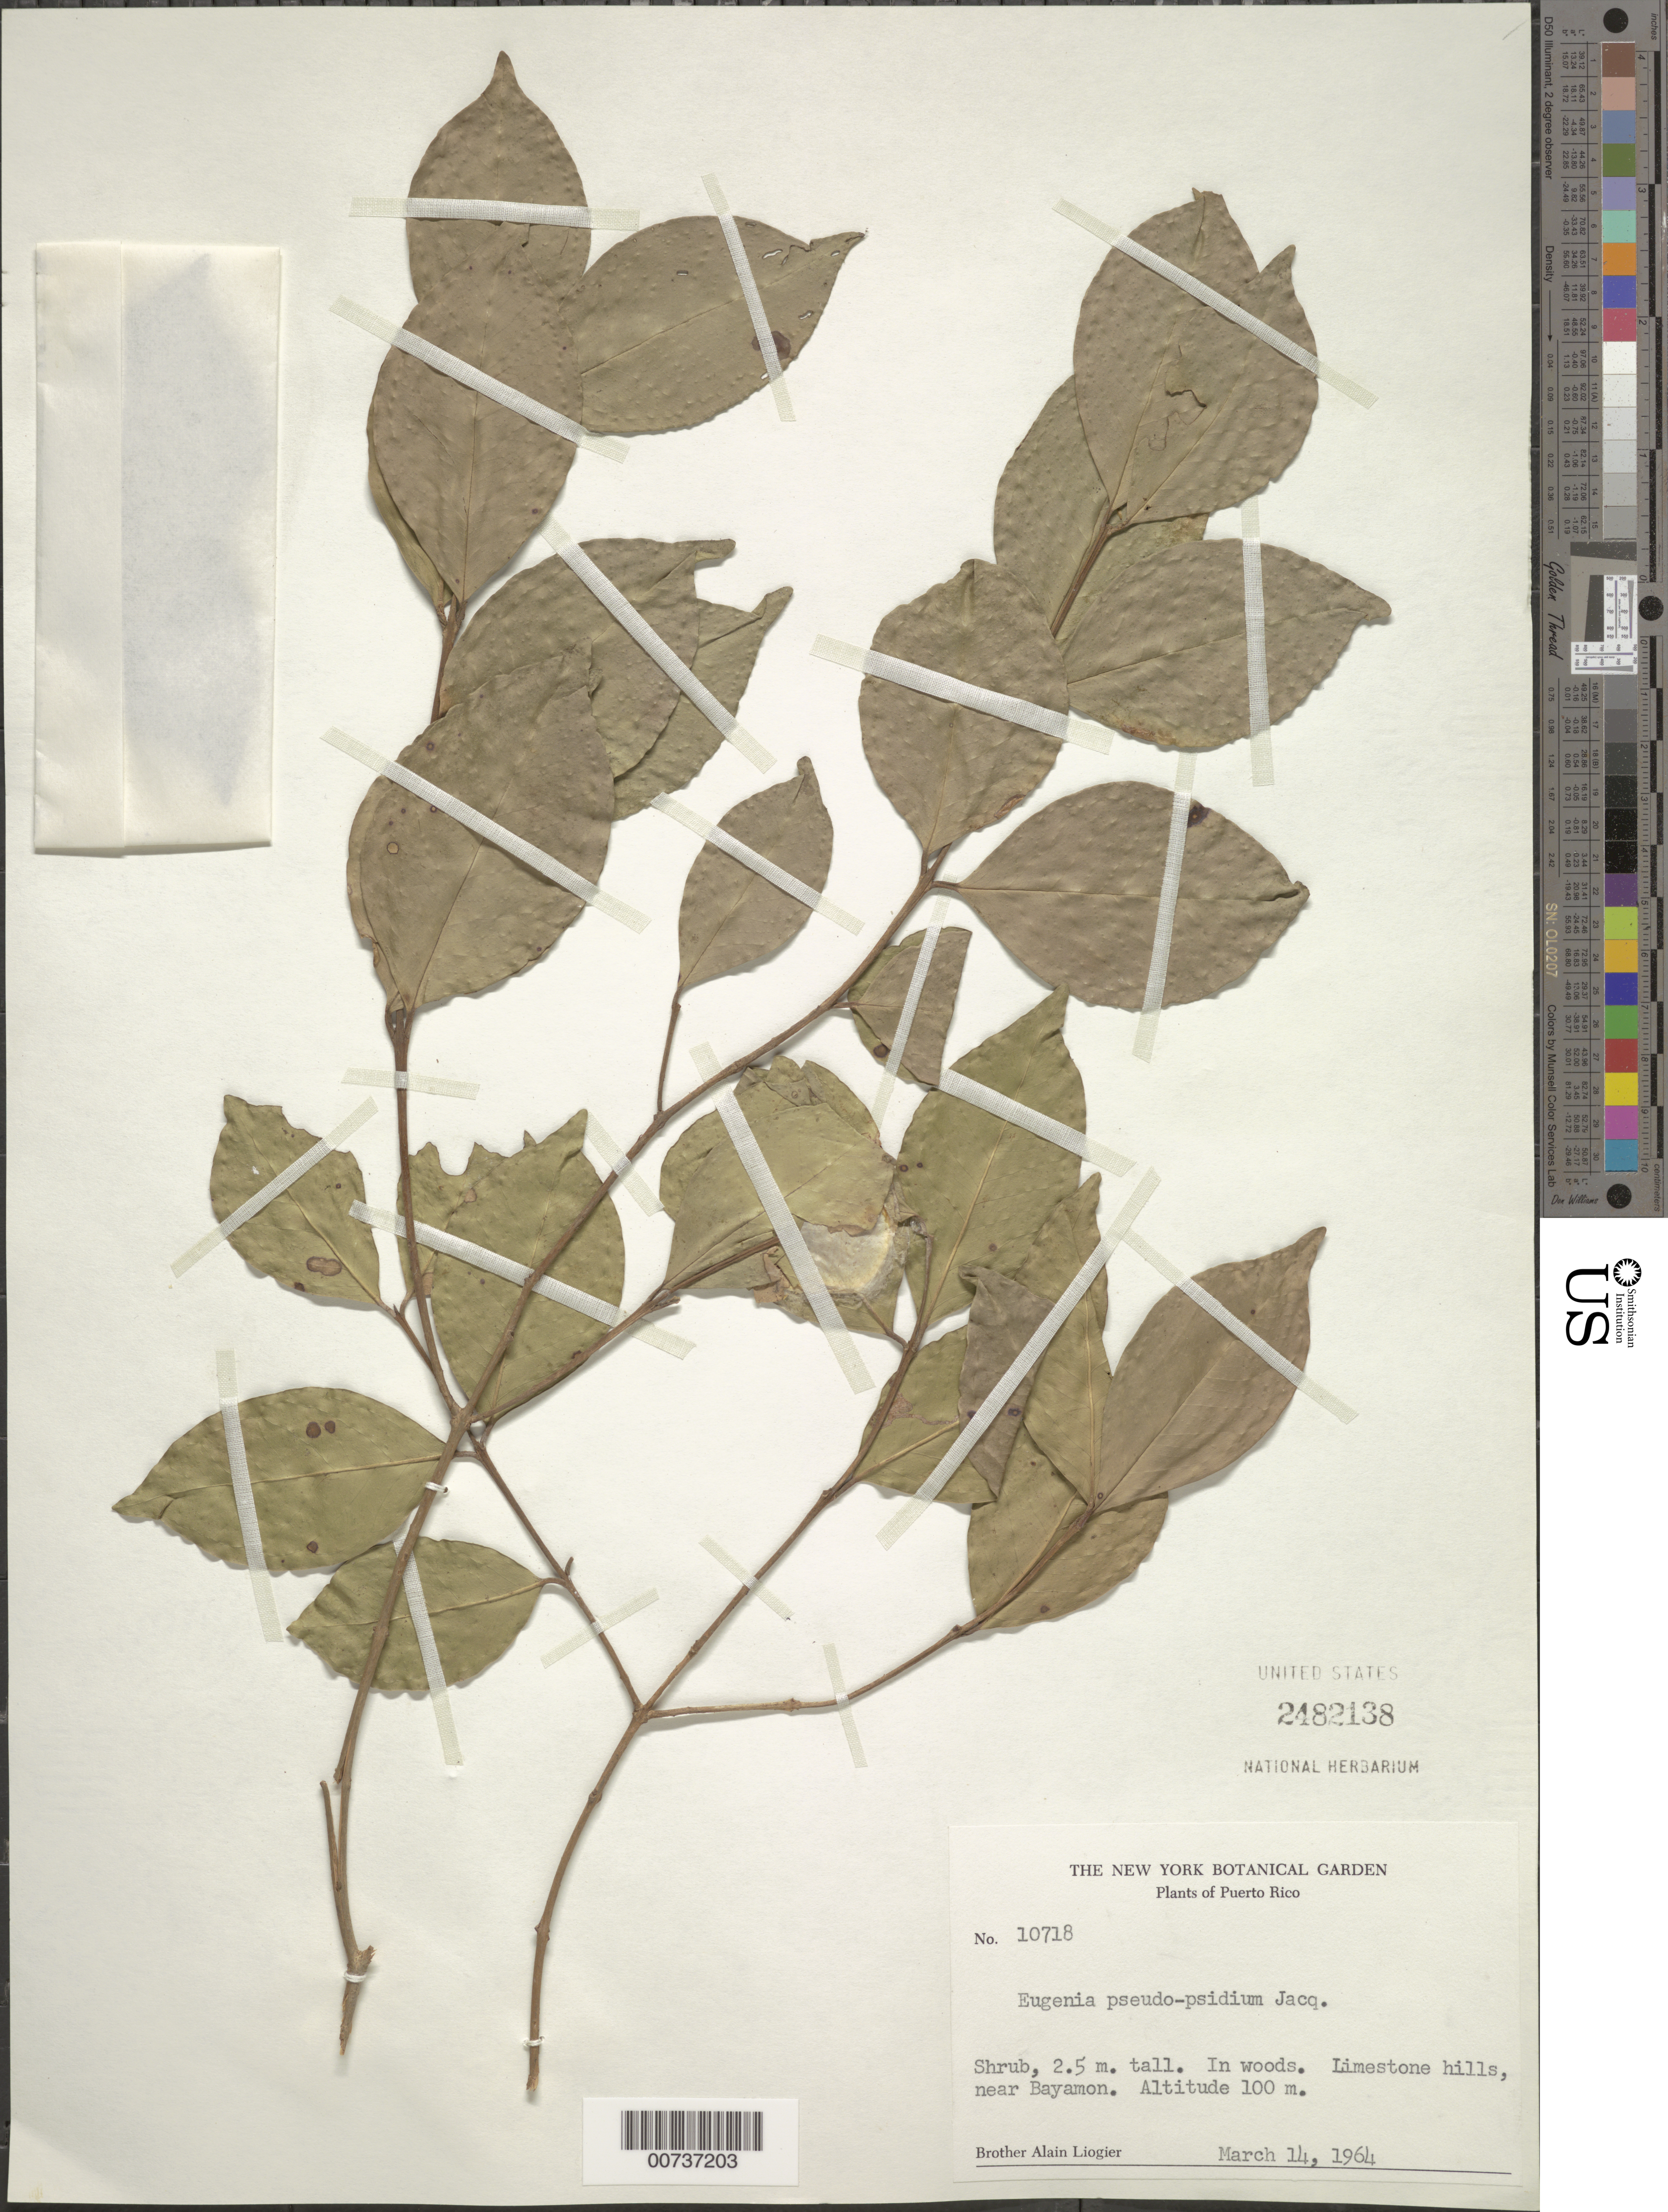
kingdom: Plantae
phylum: Tracheophyta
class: Magnoliopsida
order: Myrtales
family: Myrtaceae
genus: Eugenia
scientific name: Eugenia pseudopsidium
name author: Jacq.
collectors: A. H. Liogier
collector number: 10718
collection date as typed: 14 Mar 1964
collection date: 1964-03-14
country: Puerto Rico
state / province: Bayamón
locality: Near Bayamón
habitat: In woods, limestone hills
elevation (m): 100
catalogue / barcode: US 2482138